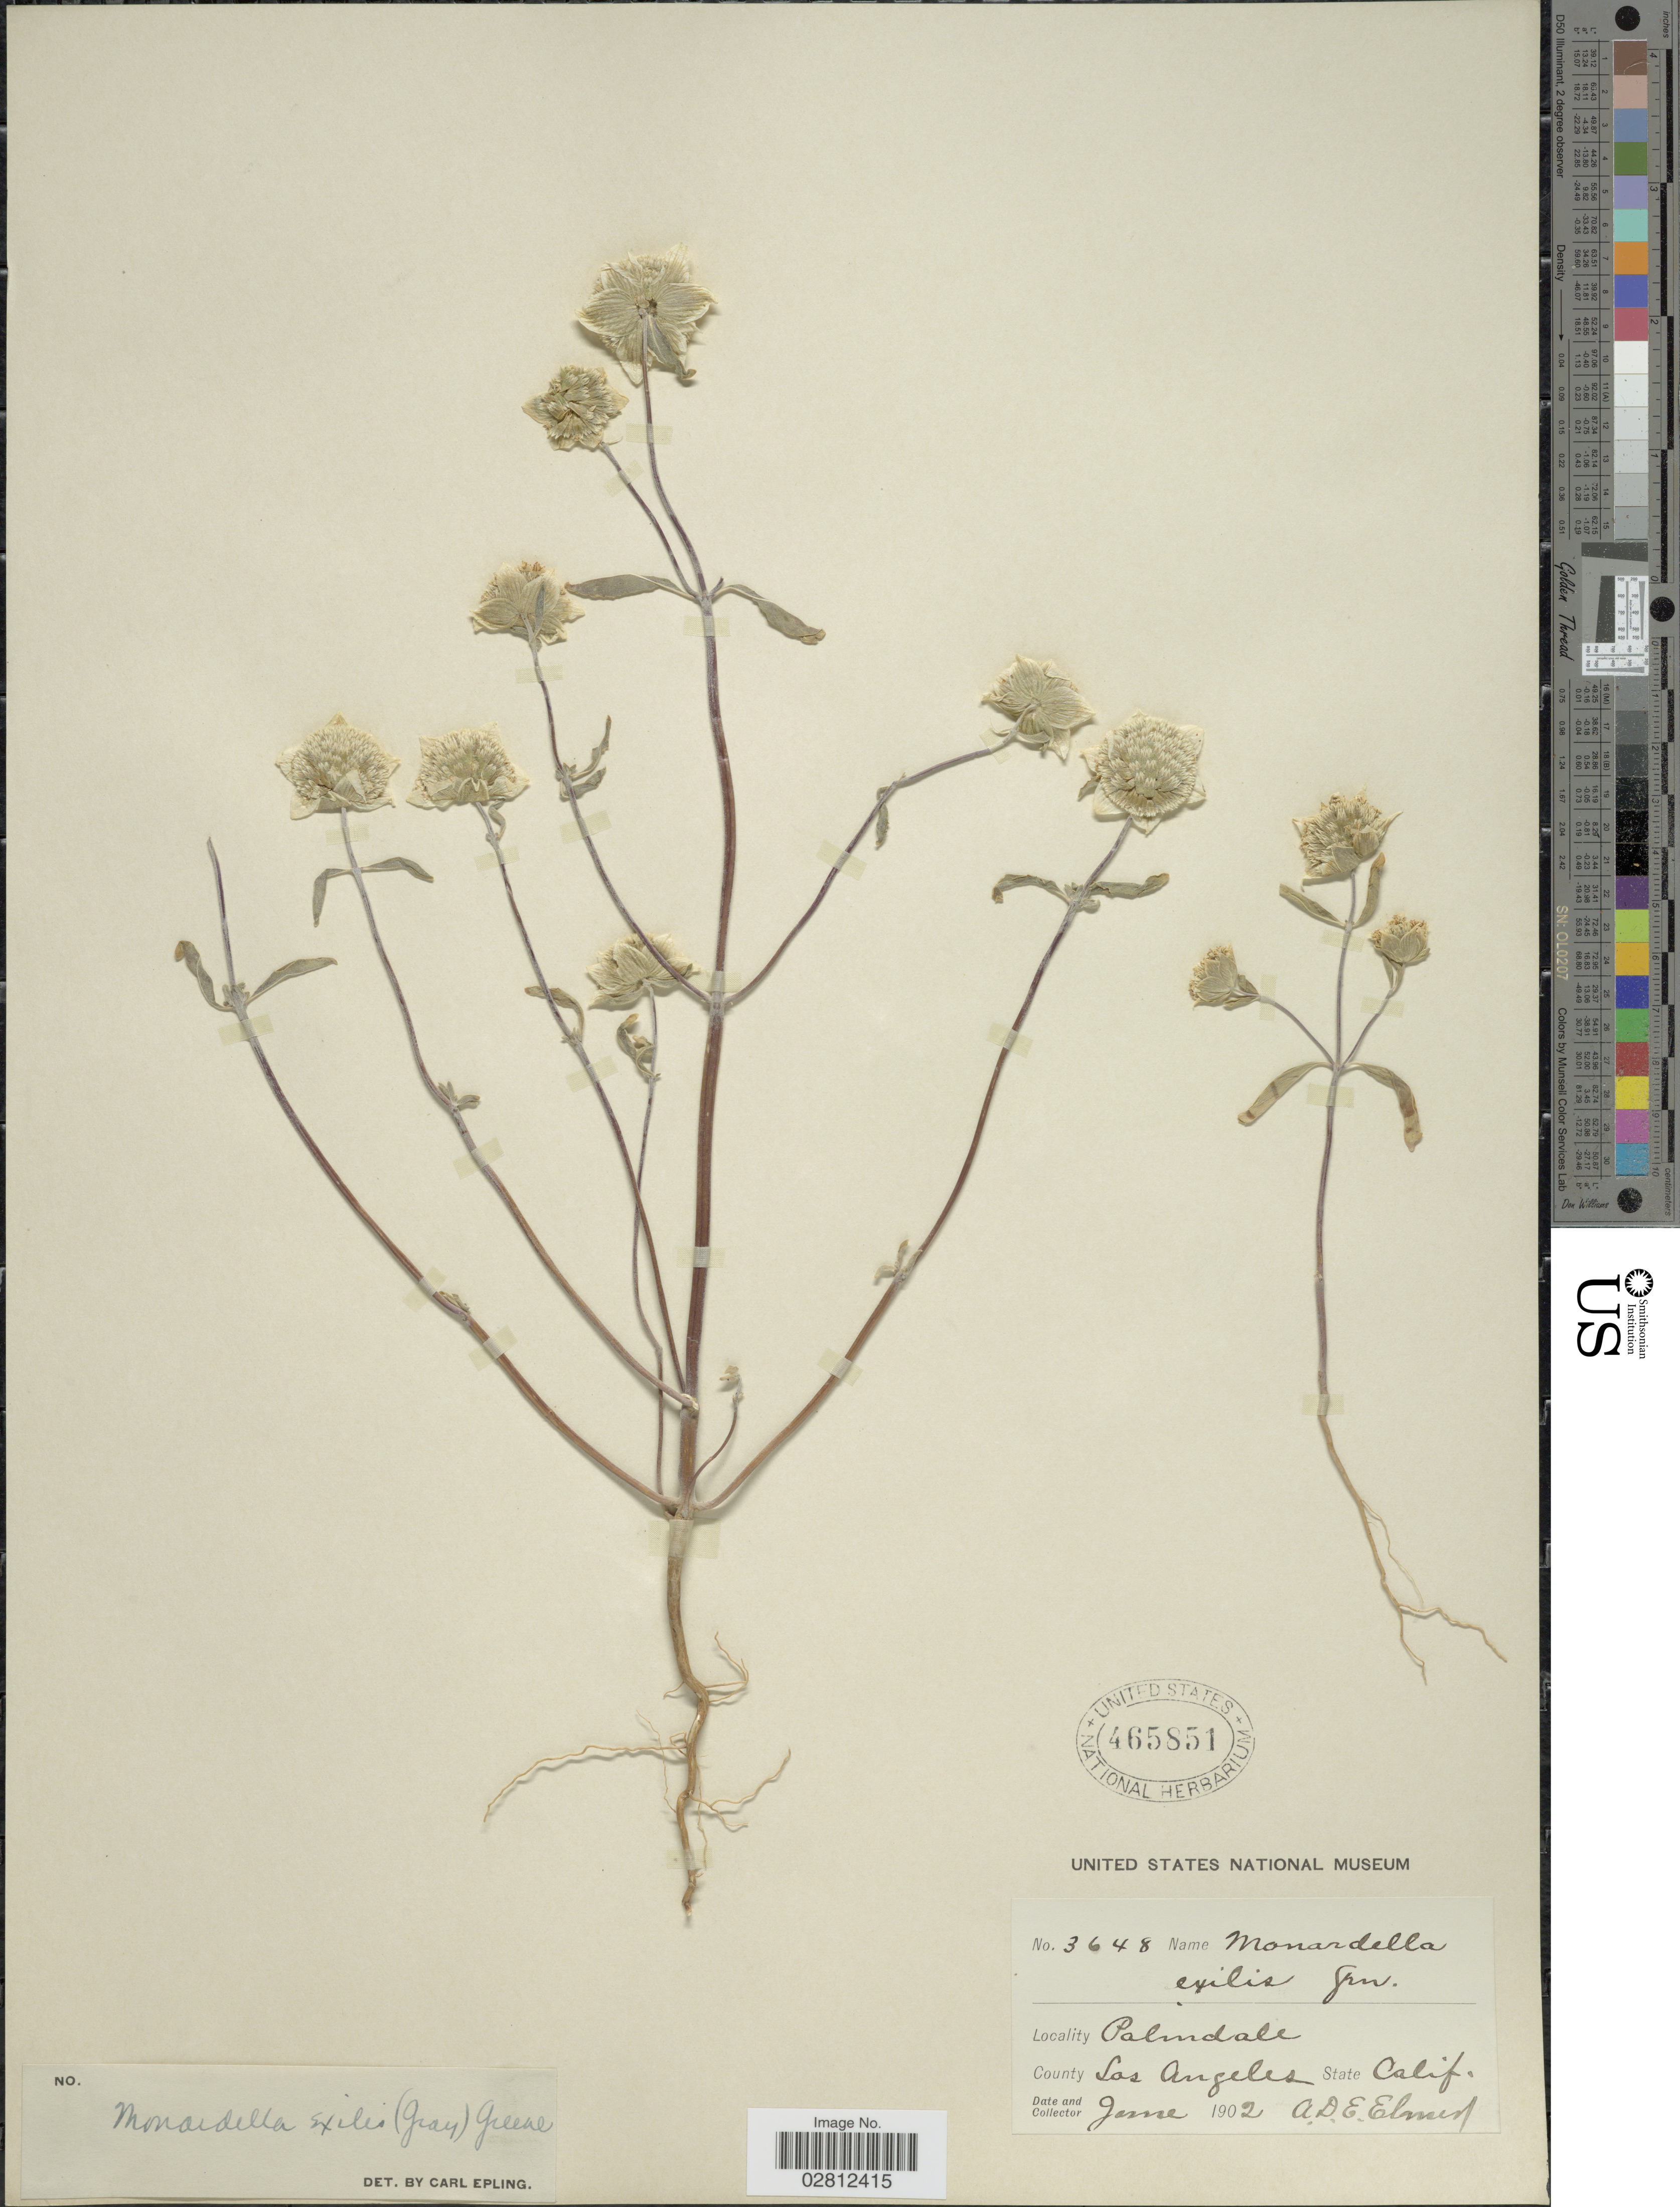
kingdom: Plantae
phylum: Tracheophyta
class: Magnoliopsida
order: Lamiales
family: Lamiaceae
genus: Monardella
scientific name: Monardella exilis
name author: (A. Gray) Greene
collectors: A. D. E. Elmer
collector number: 3648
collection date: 1902-06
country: United States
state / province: California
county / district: Los Angeles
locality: Palmdale. County Los Angeles.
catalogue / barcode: US 465851